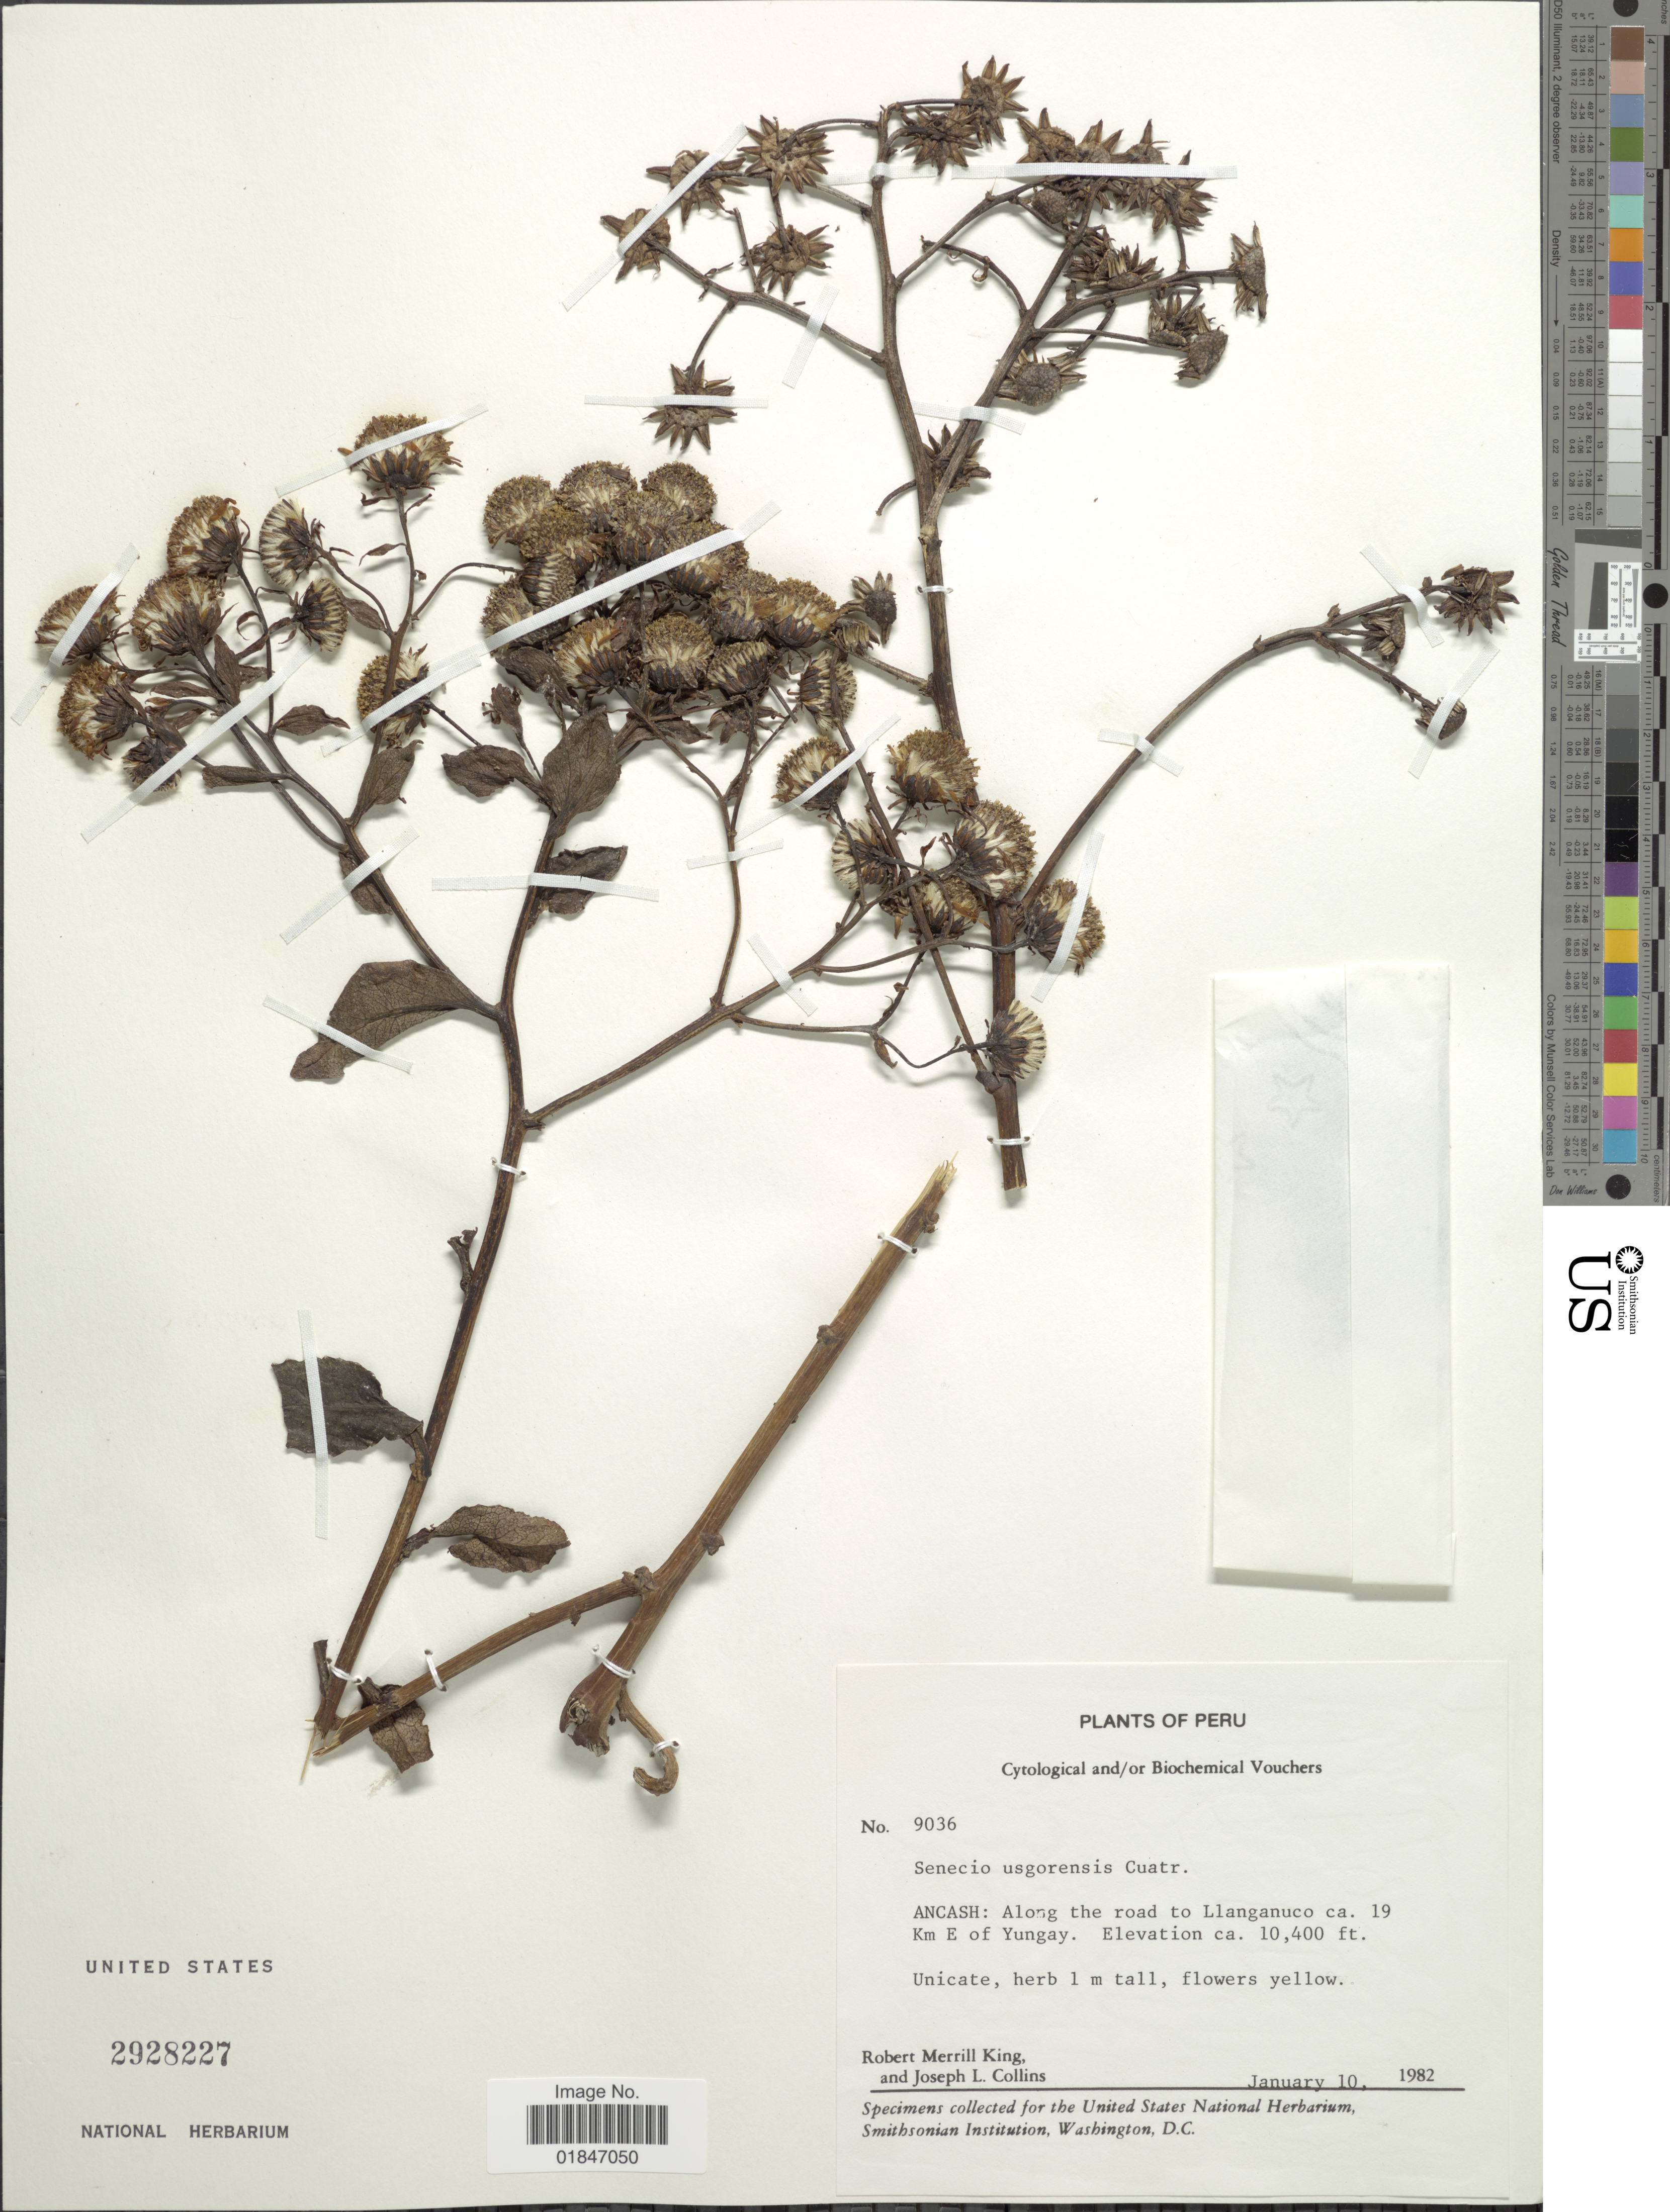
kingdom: Plantae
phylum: Tracheophyta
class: Magnoliopsida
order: Asterales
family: Asteraceae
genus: Dendrophorbium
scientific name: Dendrophorbium usgorense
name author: (Cuatrec.) C. Jeffrey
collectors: R. M. King & L. E. Bishop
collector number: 9036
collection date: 1982-01-10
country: Peru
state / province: Ancash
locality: Ancash: along the road to Llanganuco ca. 19 Km E of Yungay.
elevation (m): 3170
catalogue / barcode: US 2928227